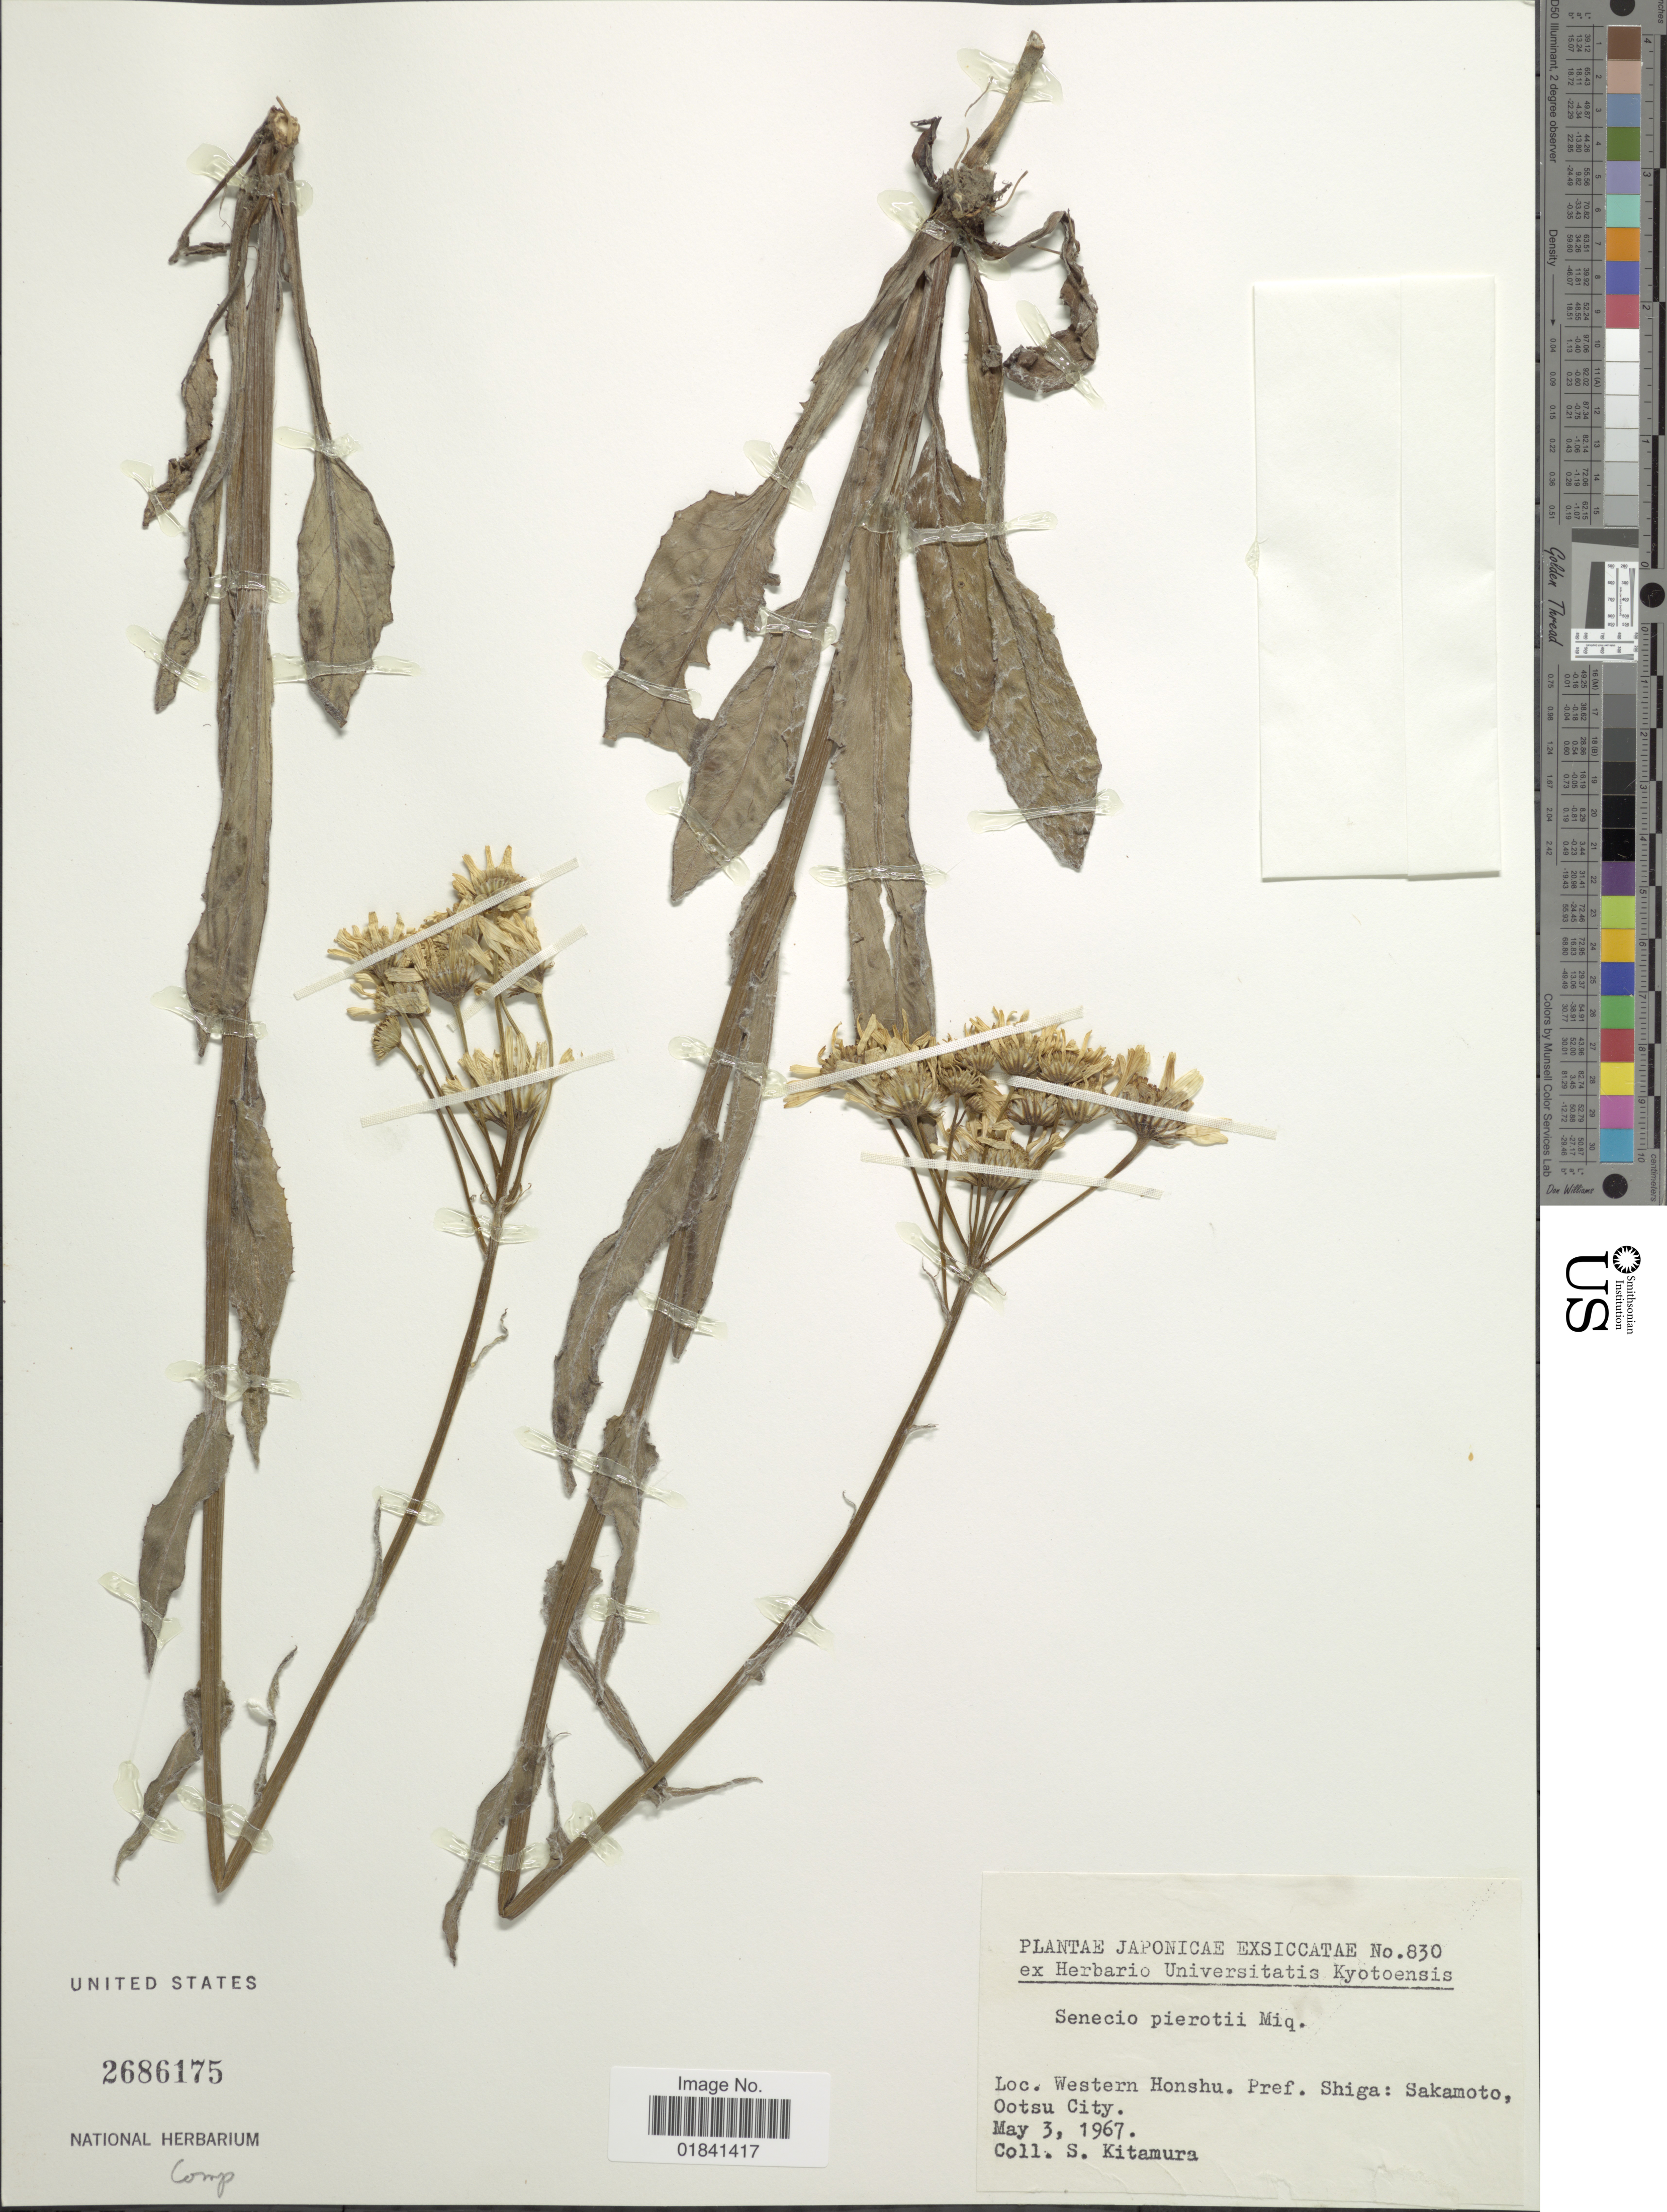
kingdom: Plantae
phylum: Tracheophyta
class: Magnoliopsida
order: Asterales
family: Asteraceae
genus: Senecio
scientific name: Senecio pierotii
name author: Miq.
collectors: S. Kitamura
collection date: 1967-05-03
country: Japan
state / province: Siga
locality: Western Honshu. Pref. Shiga: Sakamoto, Ootsu City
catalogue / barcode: US 2686175